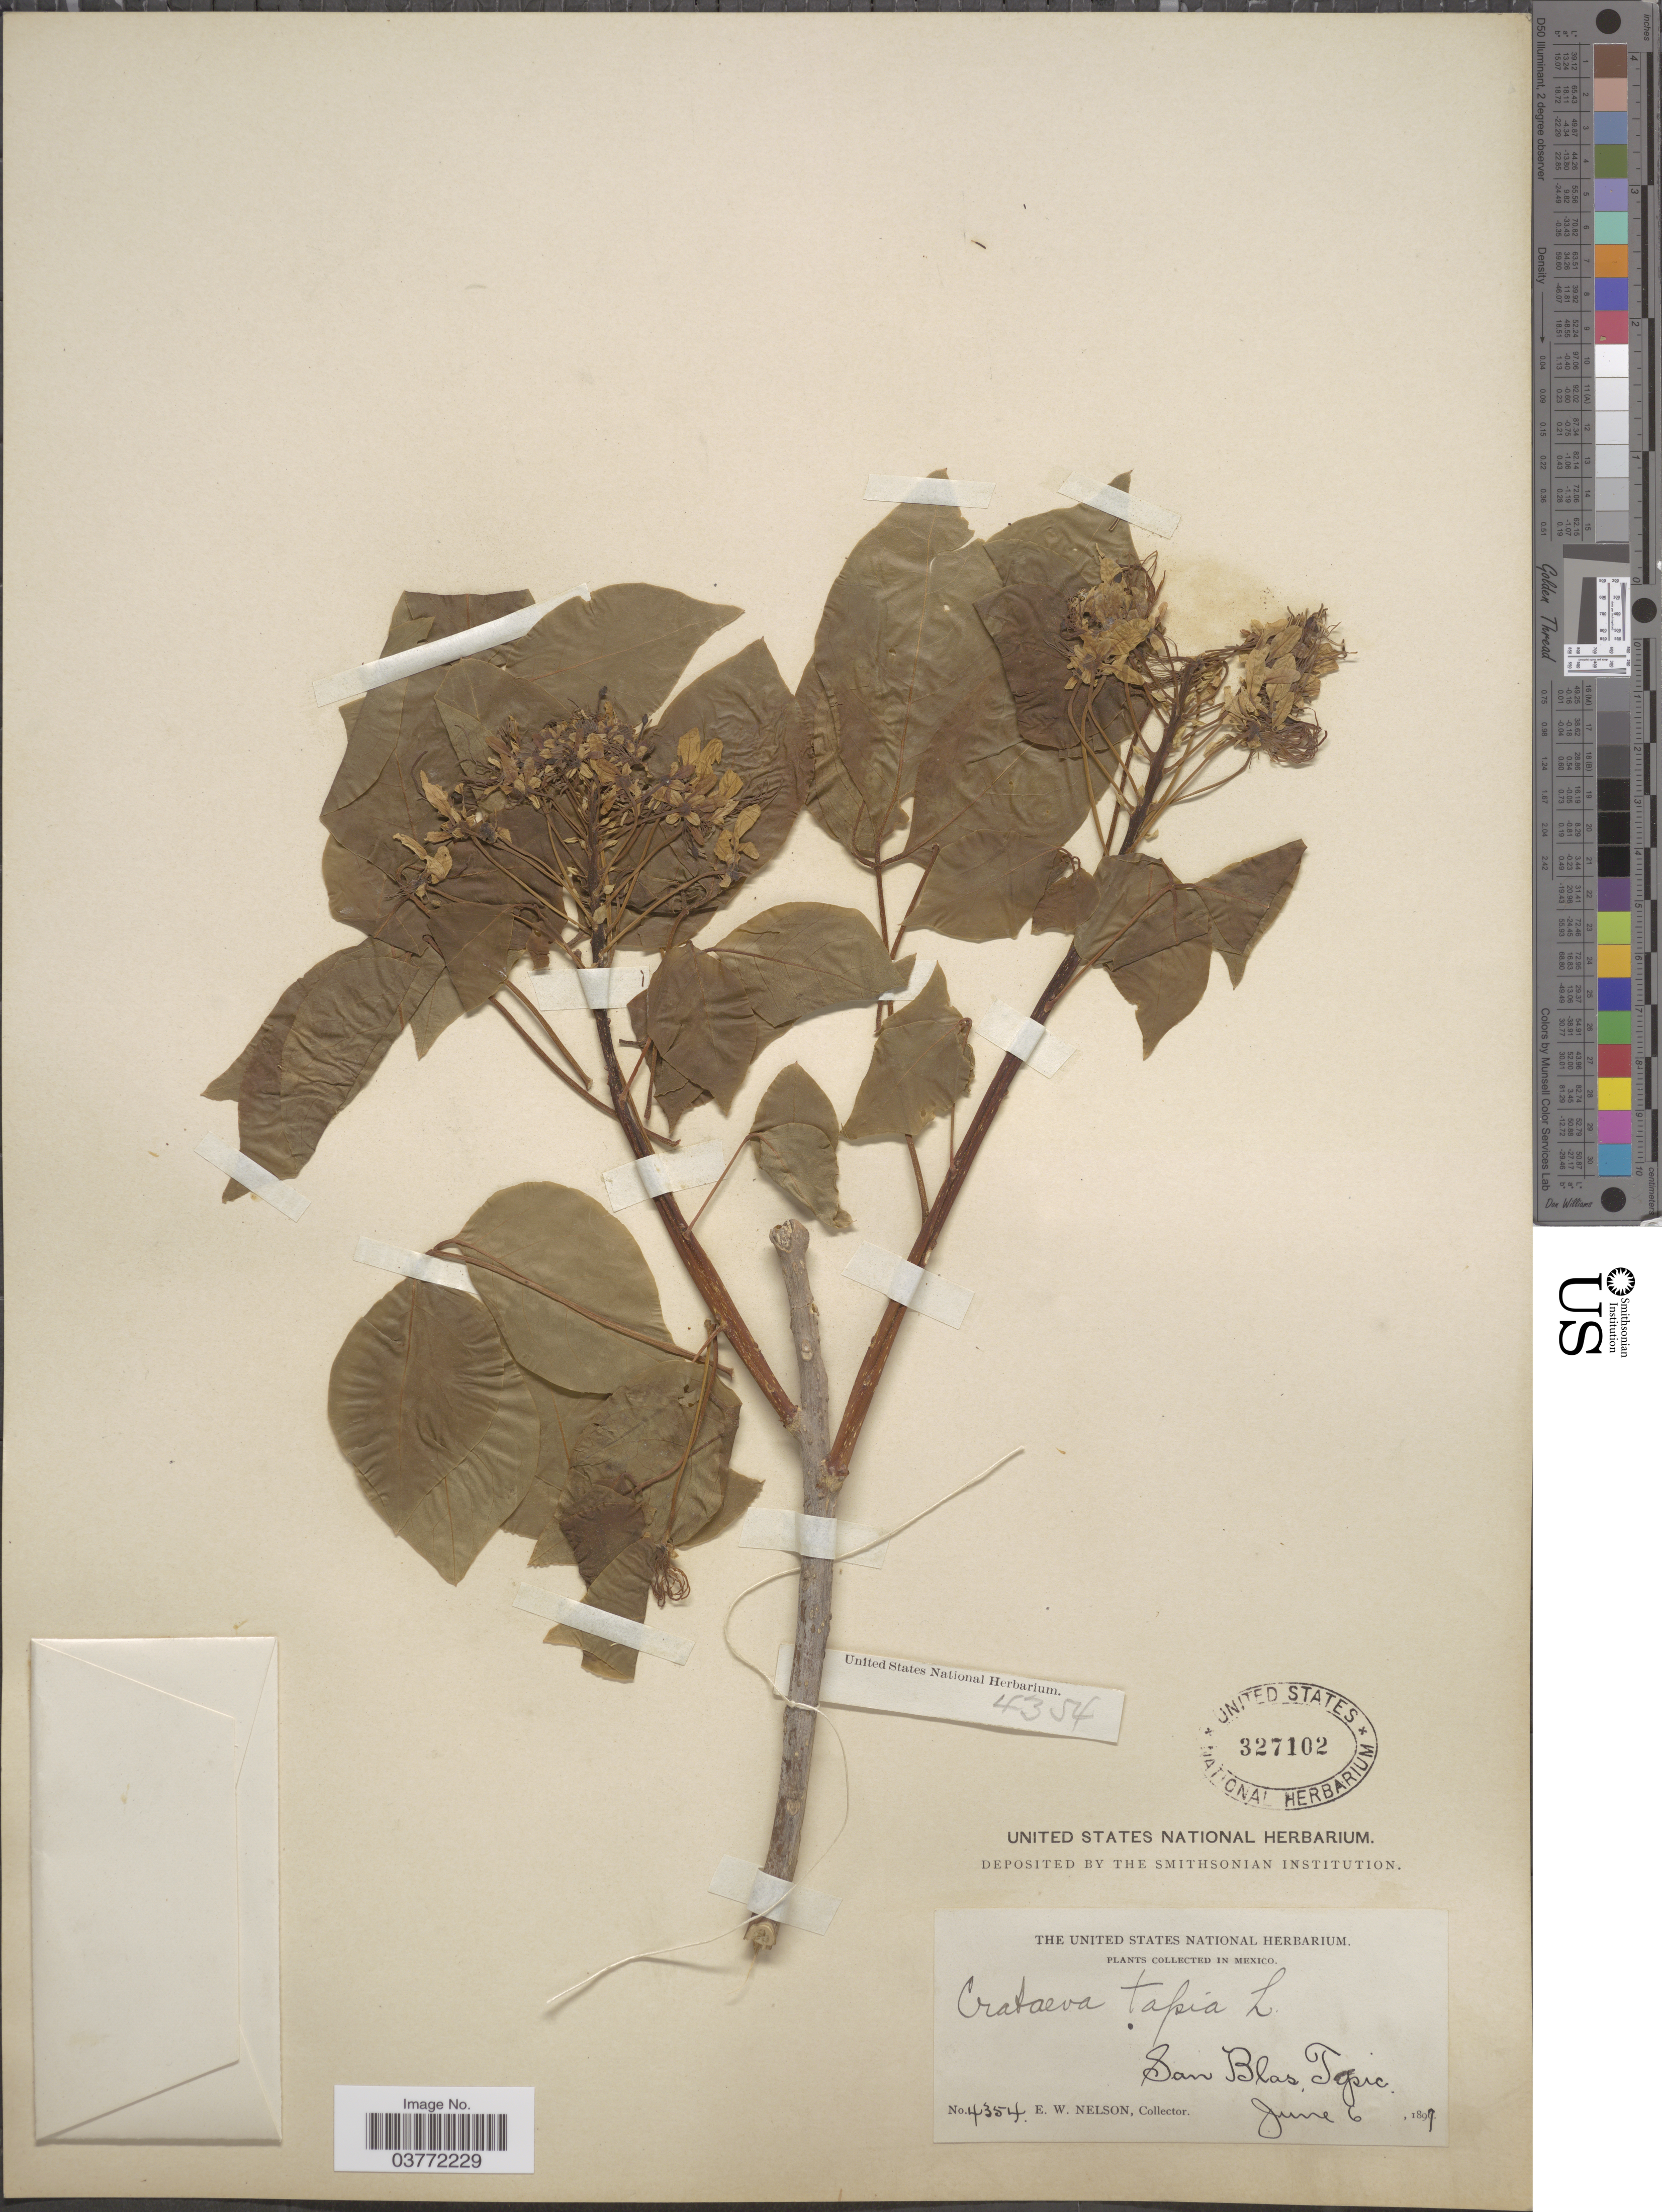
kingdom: Plantae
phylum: Tracheophyta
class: Magnoliopsida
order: Brassicales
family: Capparaceae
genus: Crateva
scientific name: Crateva tapia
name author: L.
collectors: E. W. Nelson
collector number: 4354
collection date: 1897-06-06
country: Mexico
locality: San Blas, Tepic.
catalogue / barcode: US 327102